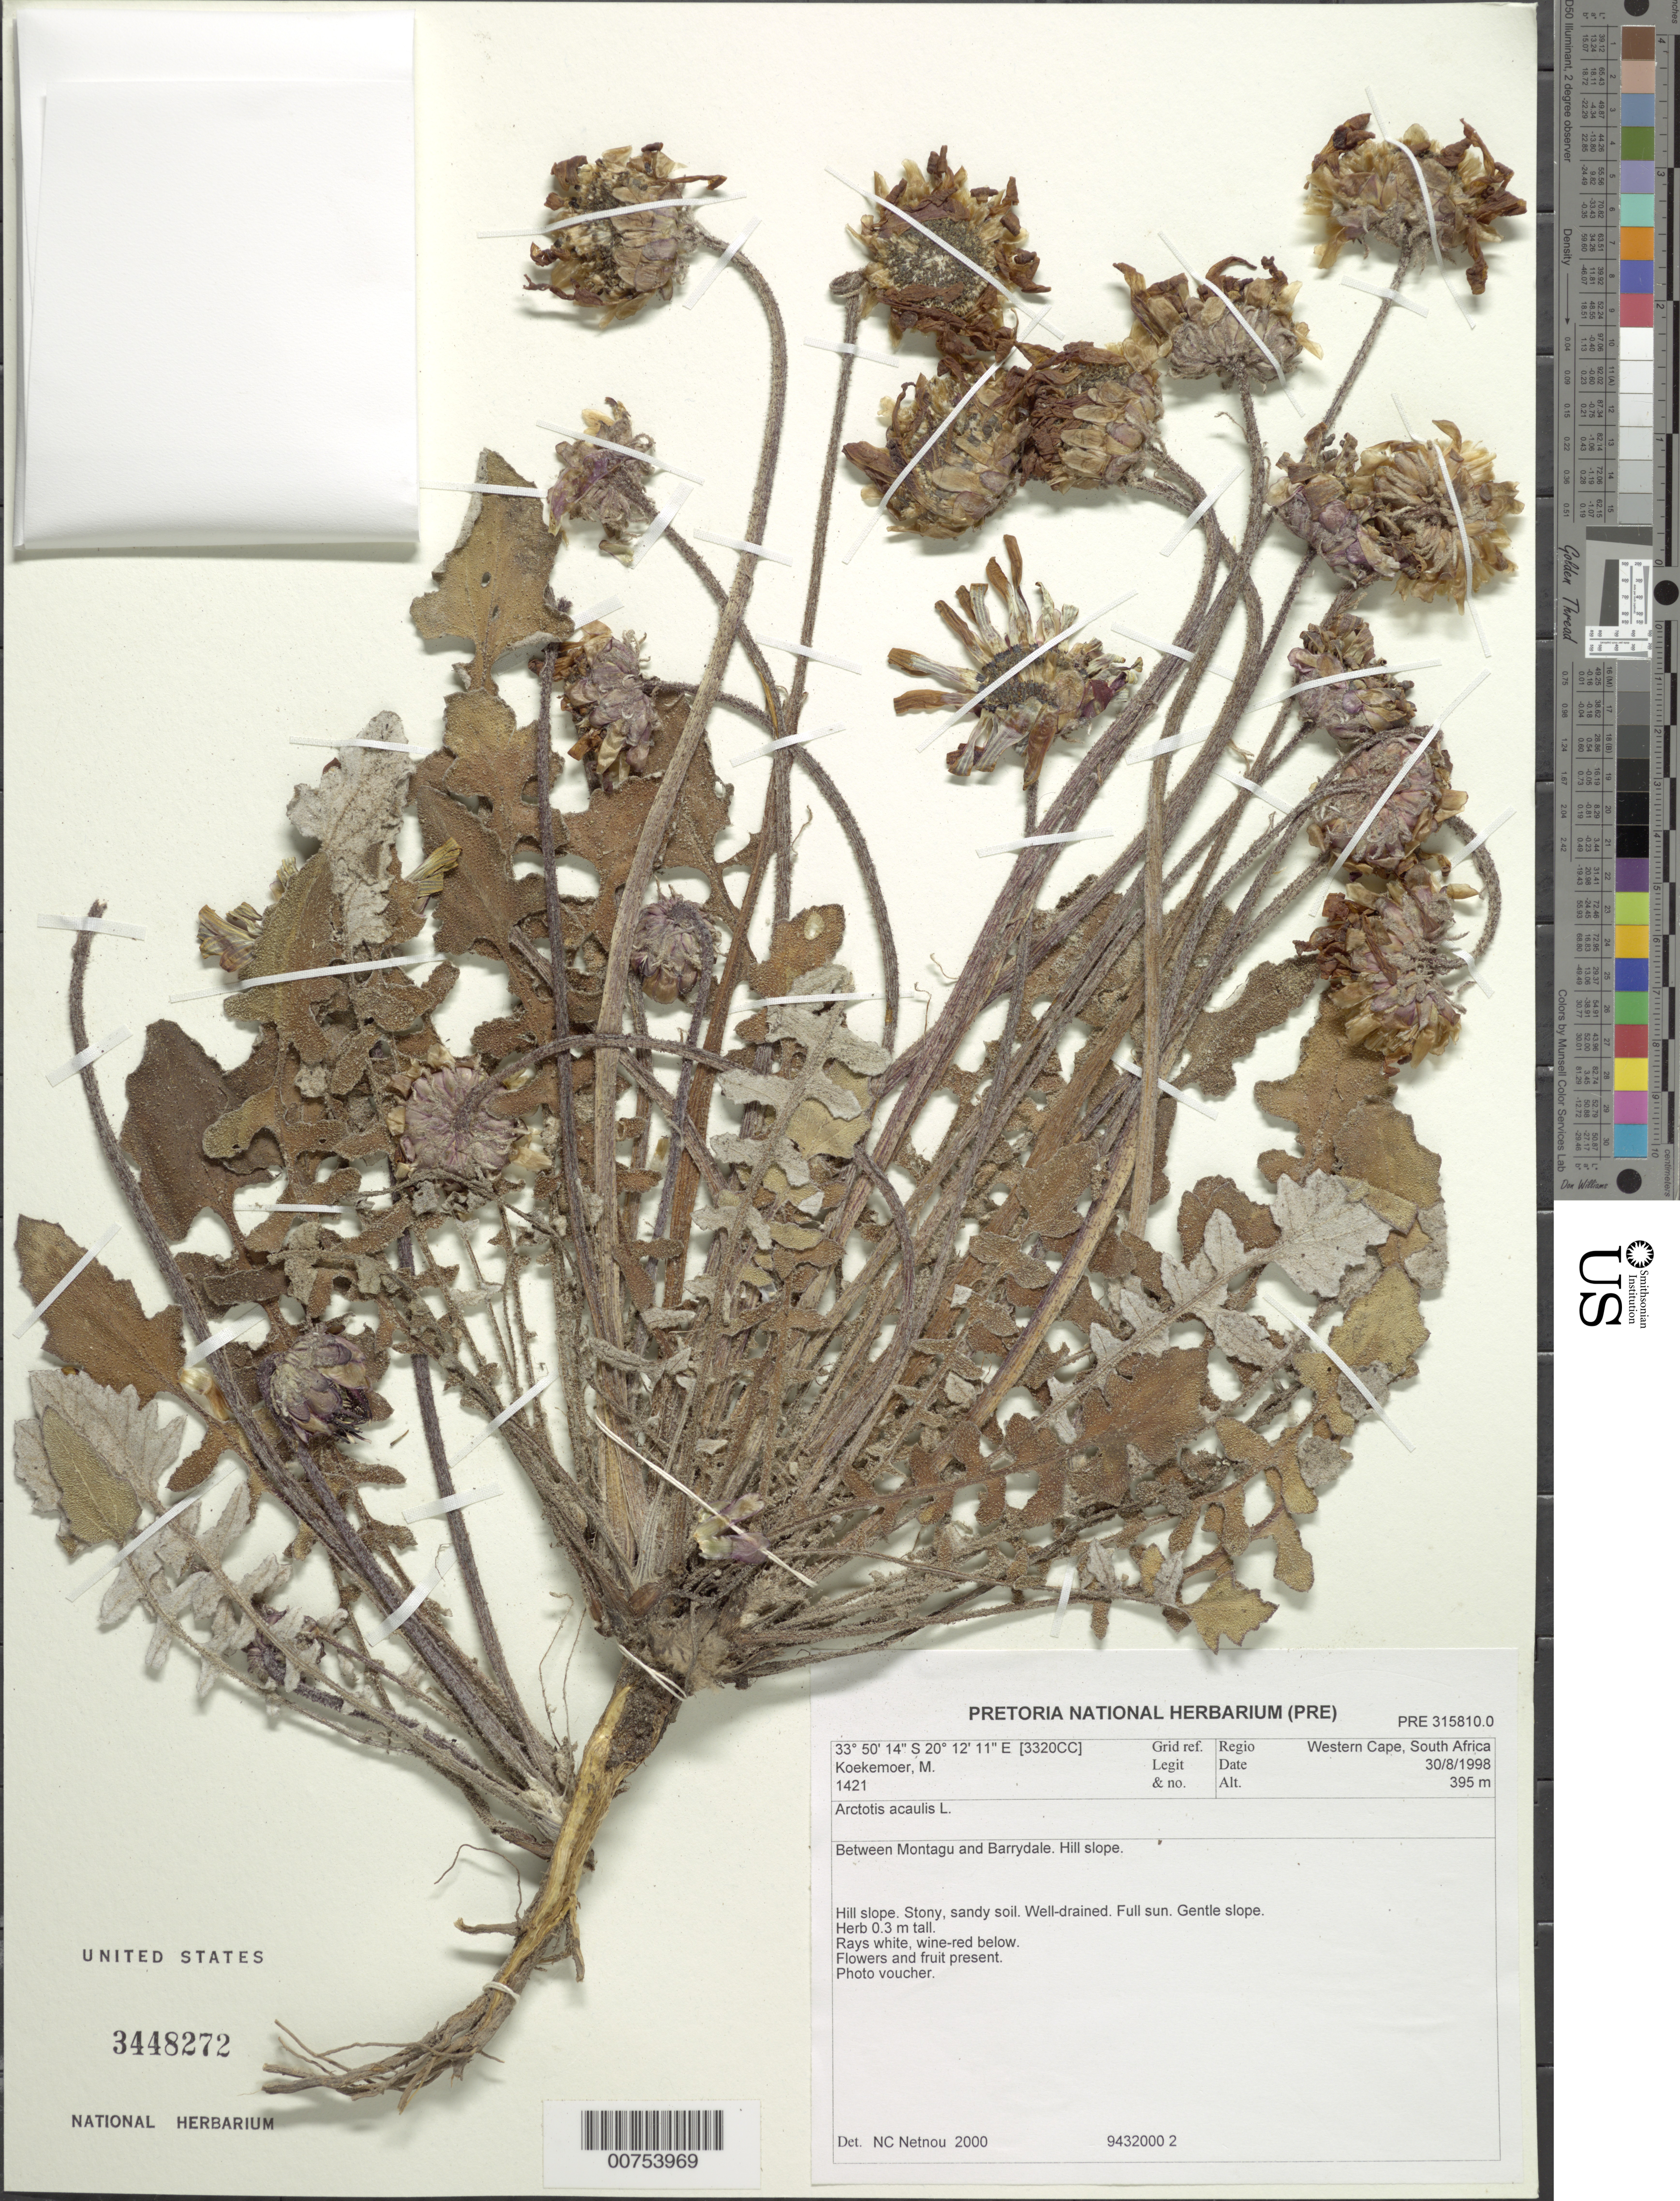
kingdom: Plantae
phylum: Tracheophyta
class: Magnoliopsida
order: Asterales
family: Asteraceae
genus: Arctotheca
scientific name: Arctotheca acaulis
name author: L.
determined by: Netnou, N. C.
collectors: M. Koekemoer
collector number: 1421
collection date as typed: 30 August 1998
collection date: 1998-08-30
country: South Africa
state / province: Western Cape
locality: Western Cape; betw. Montagu and Barrydale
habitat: Hill slope; stony, sandy soil; well-drained; full sun; gentle slope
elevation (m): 395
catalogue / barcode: US 3448272